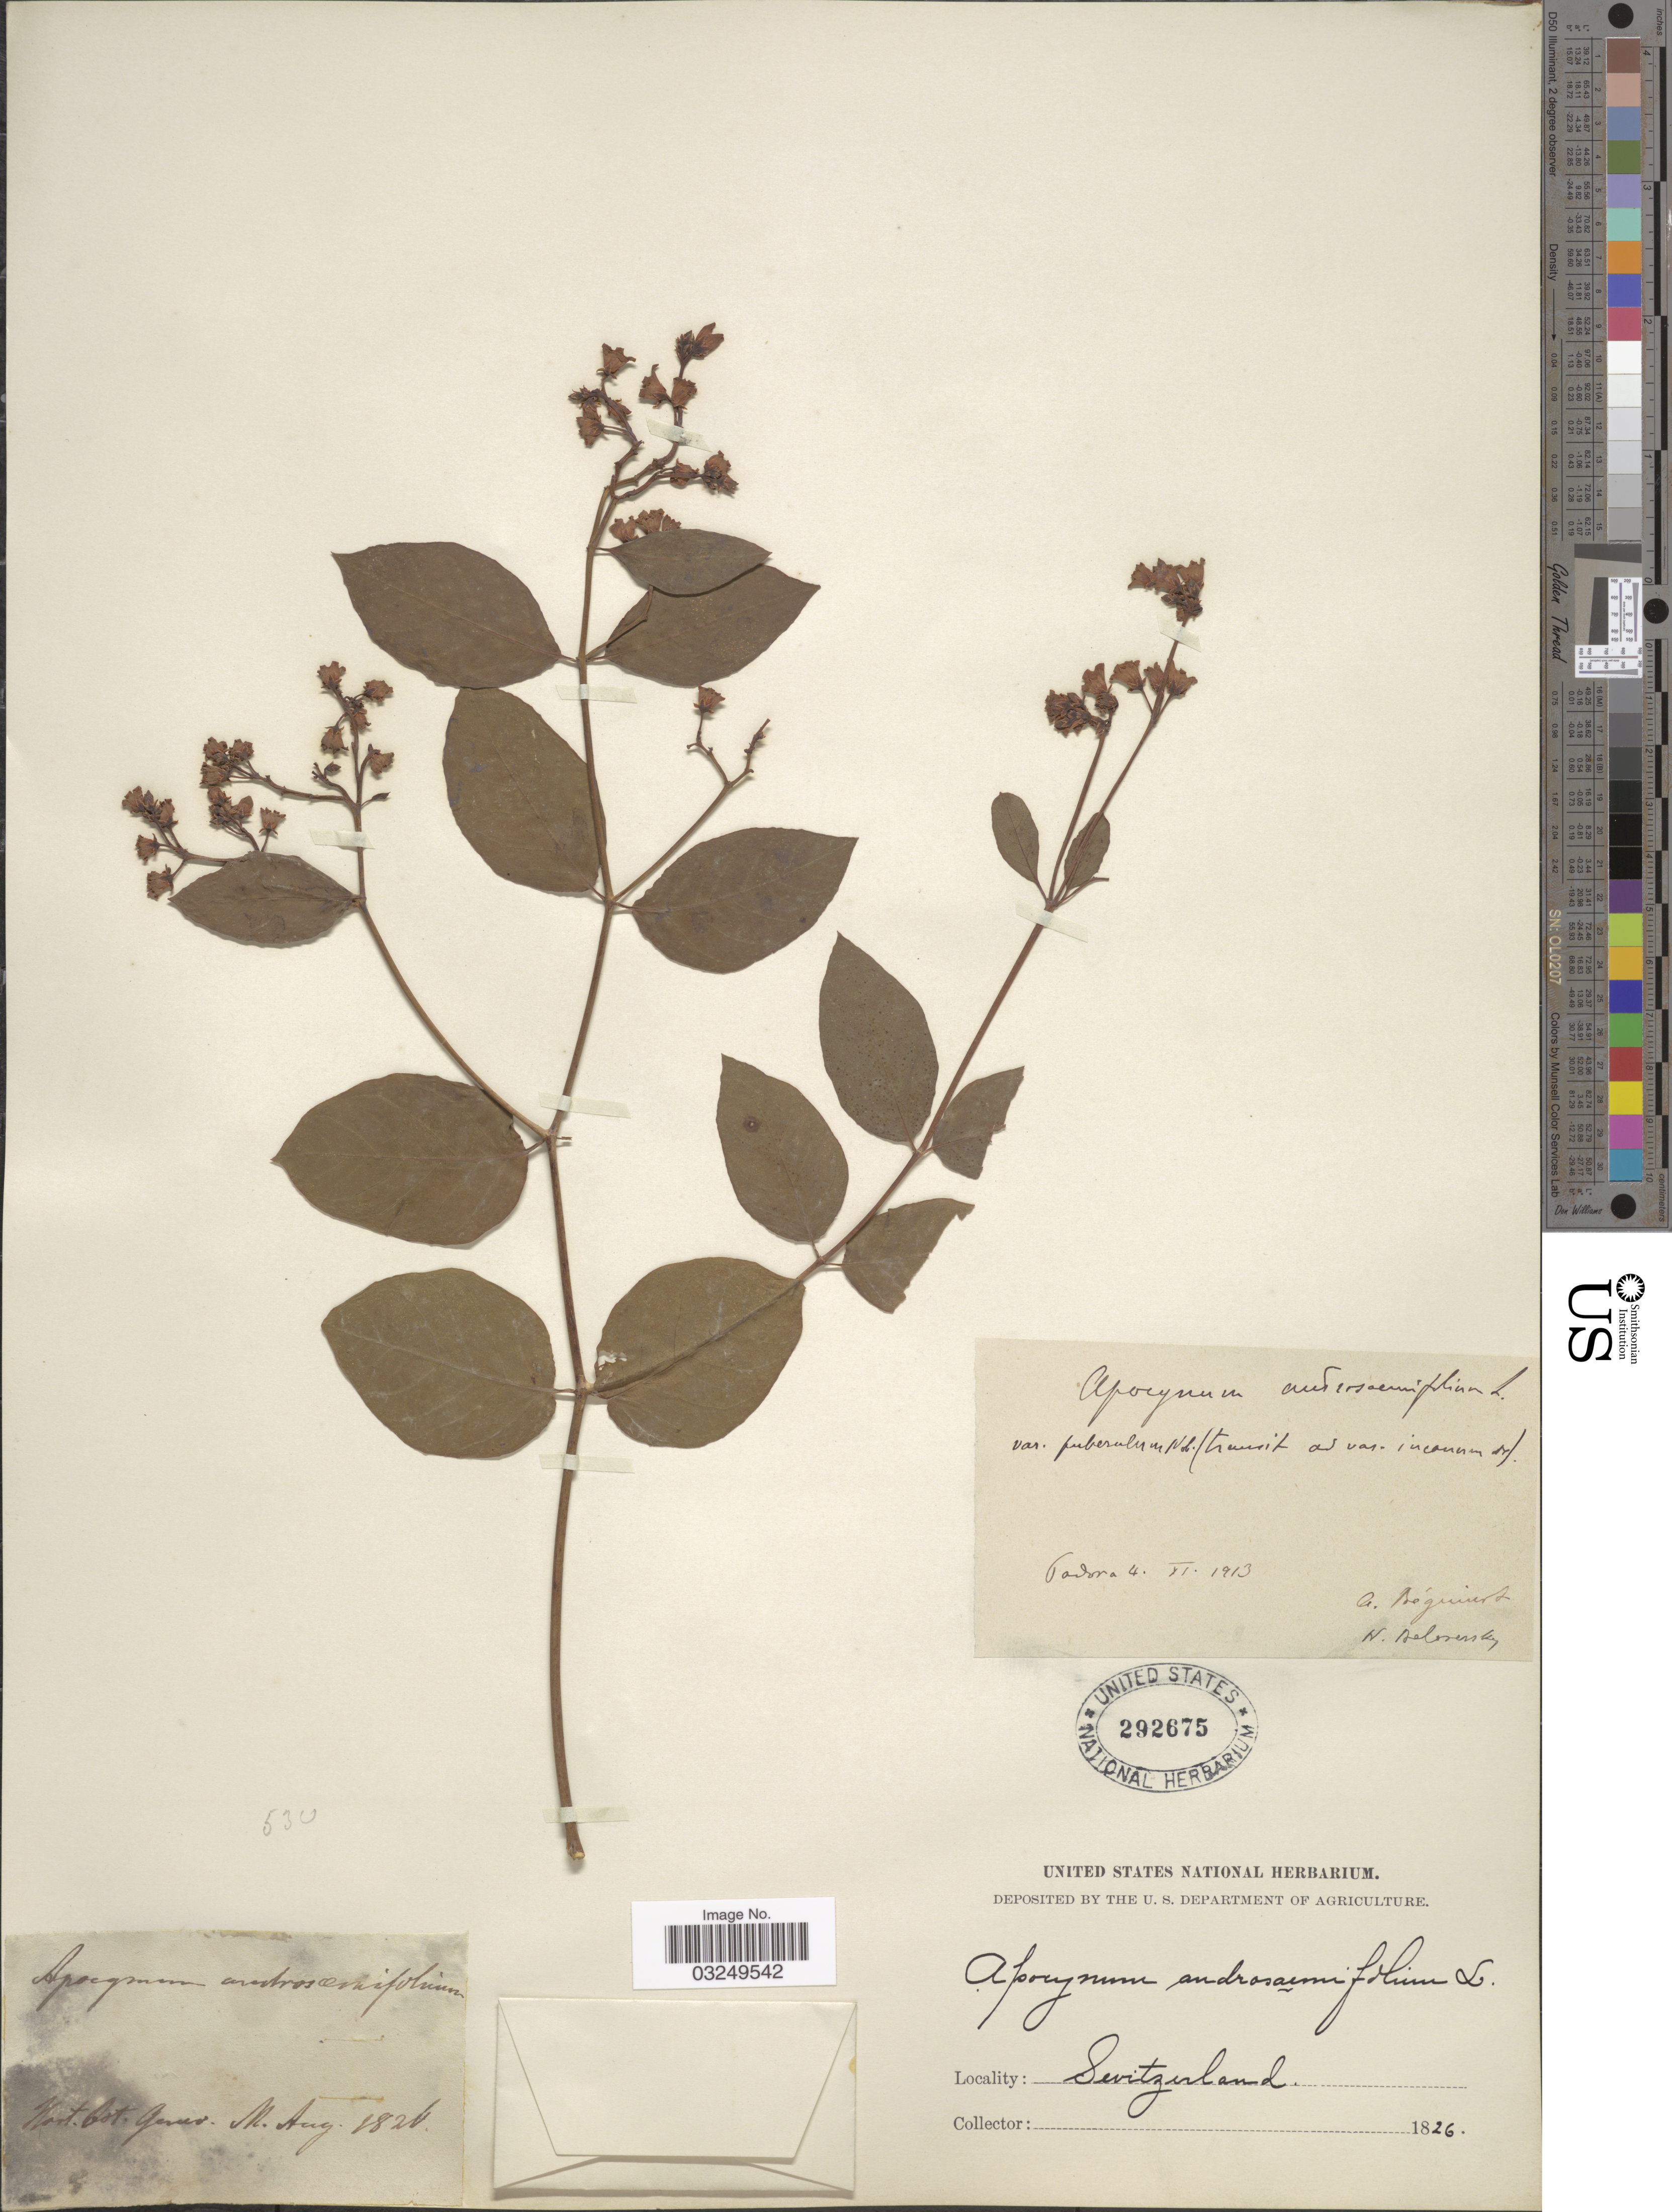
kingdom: Plantae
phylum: Tracheophyta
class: Magnoliopsida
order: Gentianales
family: Apocynaceae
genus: Apocynum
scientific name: Apocynum androsaemifolium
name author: L.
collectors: ex herb. United States National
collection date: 1826-08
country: Switzerland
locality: Hort. bot. Genev.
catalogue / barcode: US 292675